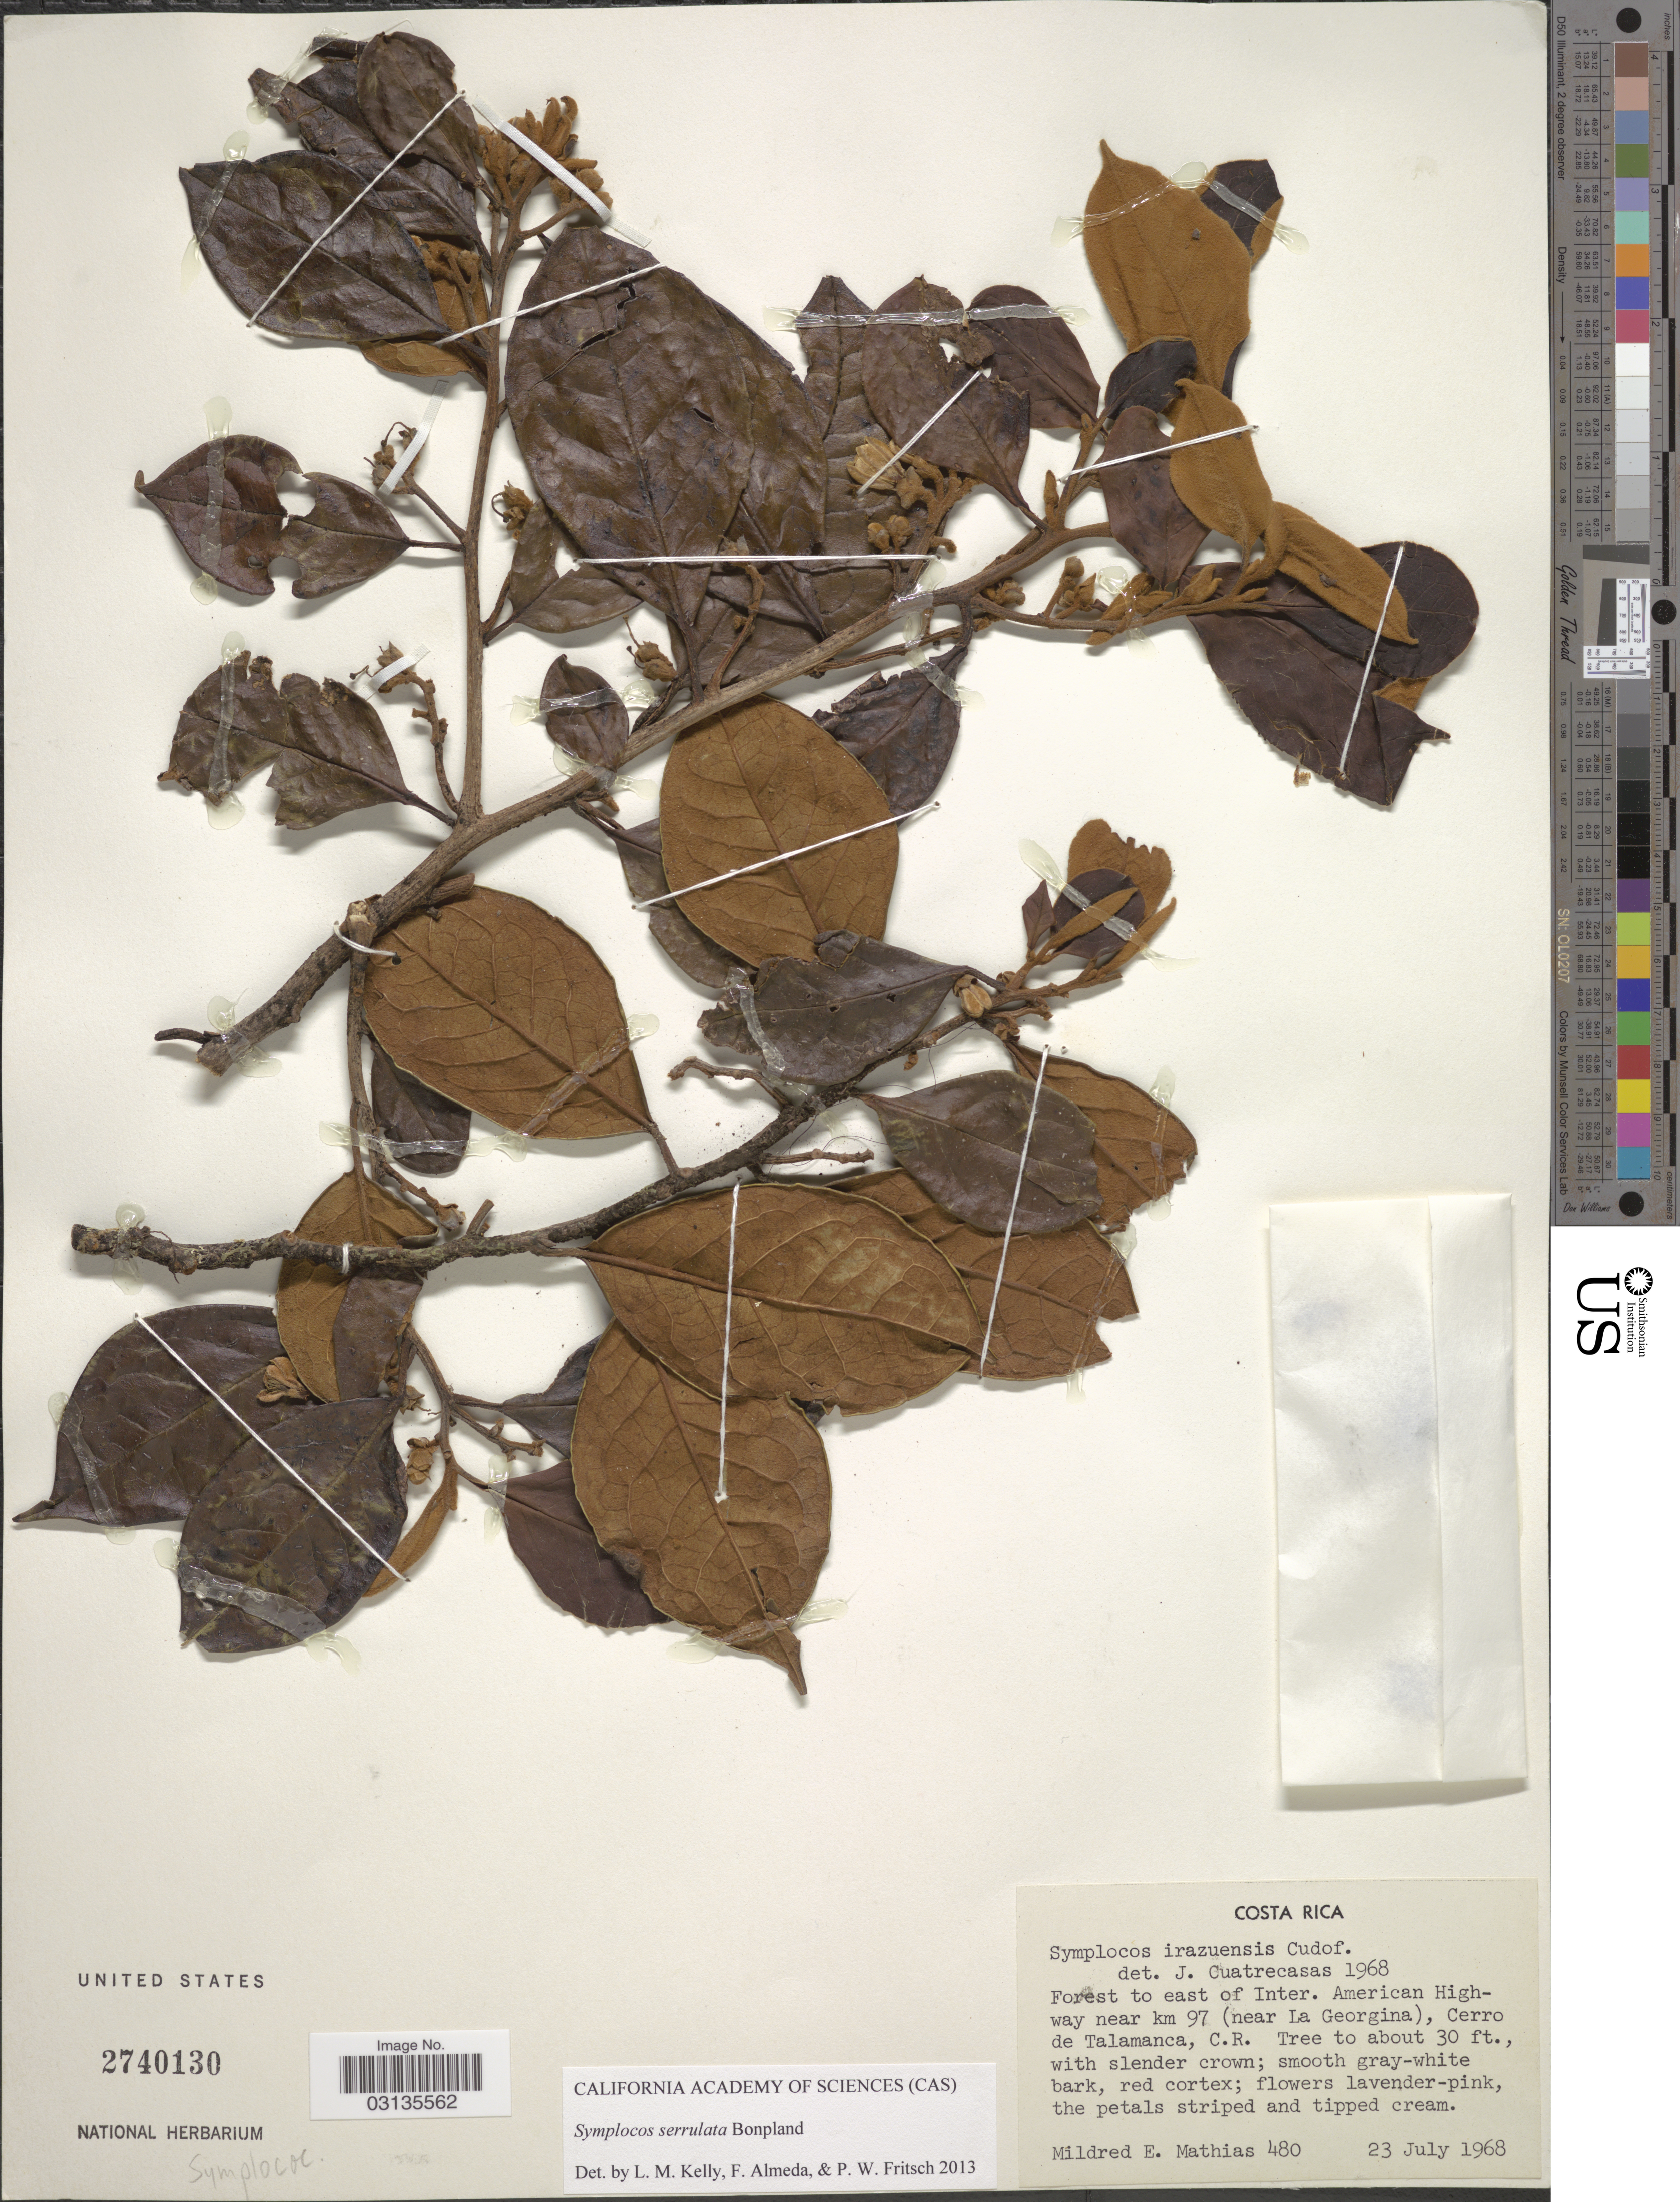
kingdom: Plantae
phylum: Tracheophyta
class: Magnoliopsida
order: Ericales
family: Symplocaceae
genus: Symplocos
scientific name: Symplocos serrulata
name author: Bonpl.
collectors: M. E. Mathias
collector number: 480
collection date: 1968-07-23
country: Costa Rica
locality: Forest to east of Inter. American Highway near Km 97 (near La Georgina), Cerro de Talamanca, C. R.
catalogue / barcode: US 2740130